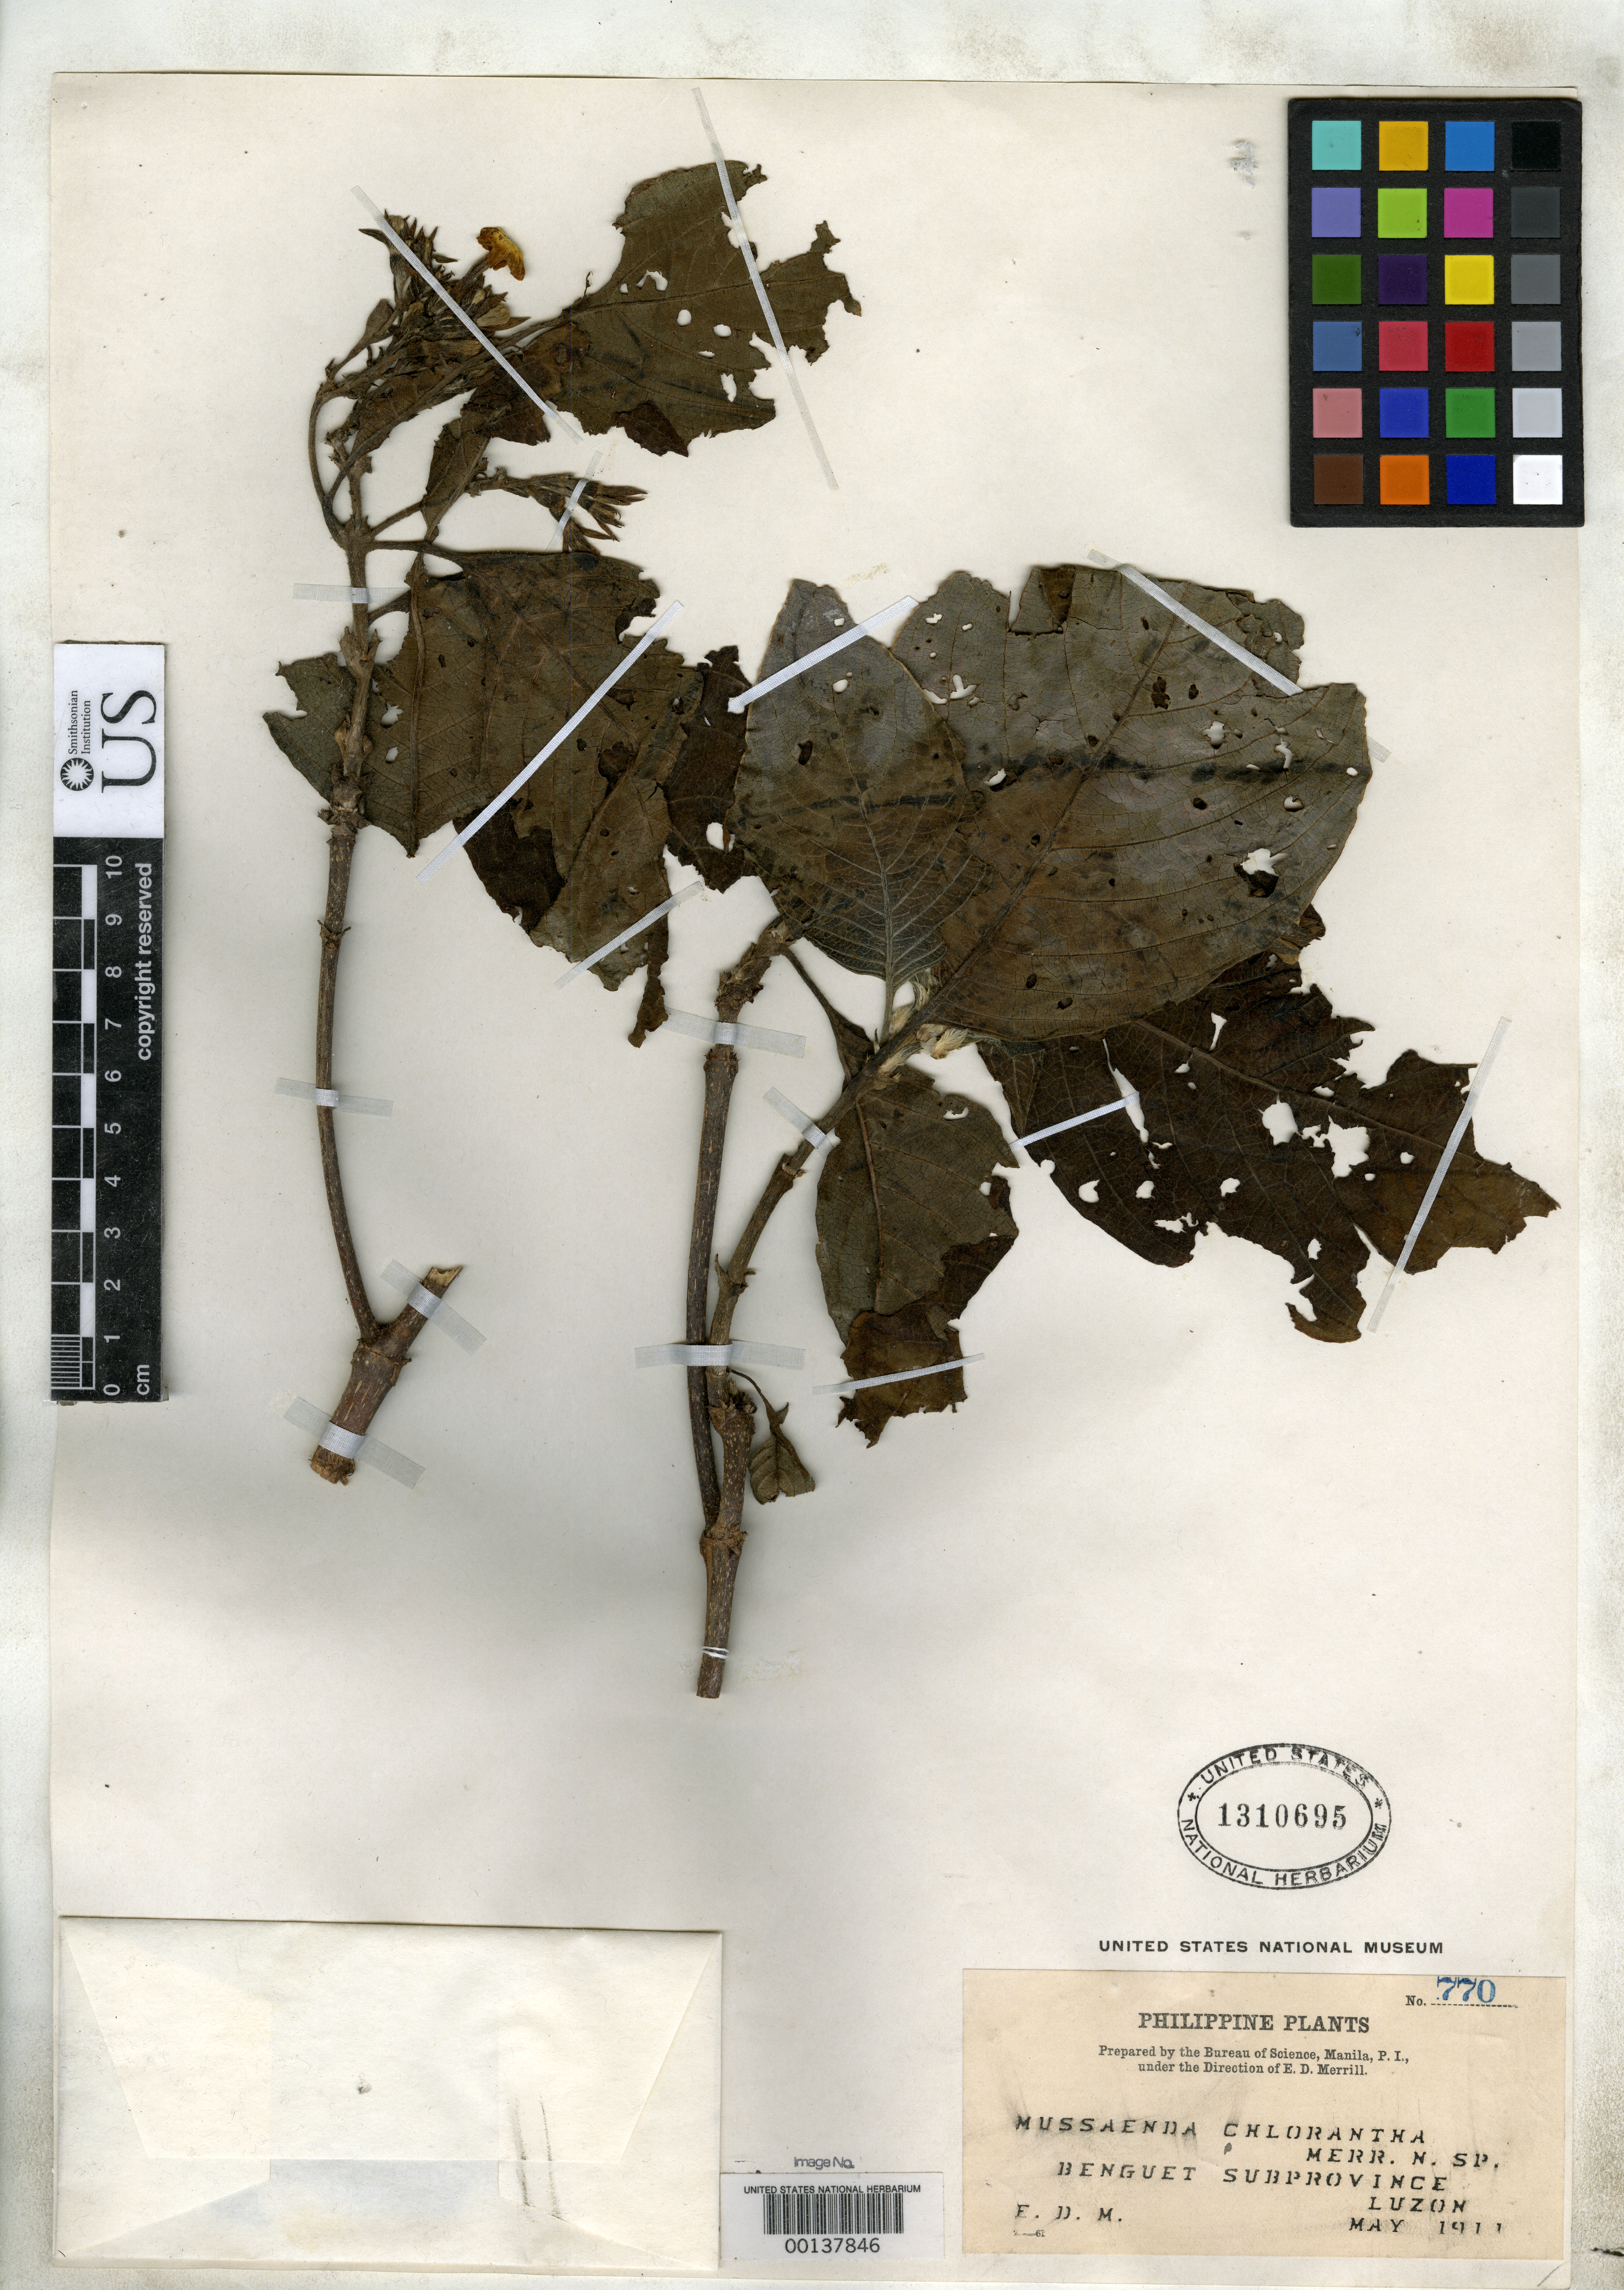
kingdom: Plantae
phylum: Tracheophyta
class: Magnoliopsida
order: Gentianales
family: Rubiaceae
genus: Mussaenda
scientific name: Mussaenda chlorantha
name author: Merr.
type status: Isotype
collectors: E. D. Merrill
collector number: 770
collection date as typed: May 1911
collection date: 1911-05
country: Philippines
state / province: Cordillera (Administrative Region)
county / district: Benguet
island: Luzon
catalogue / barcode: US 1310695